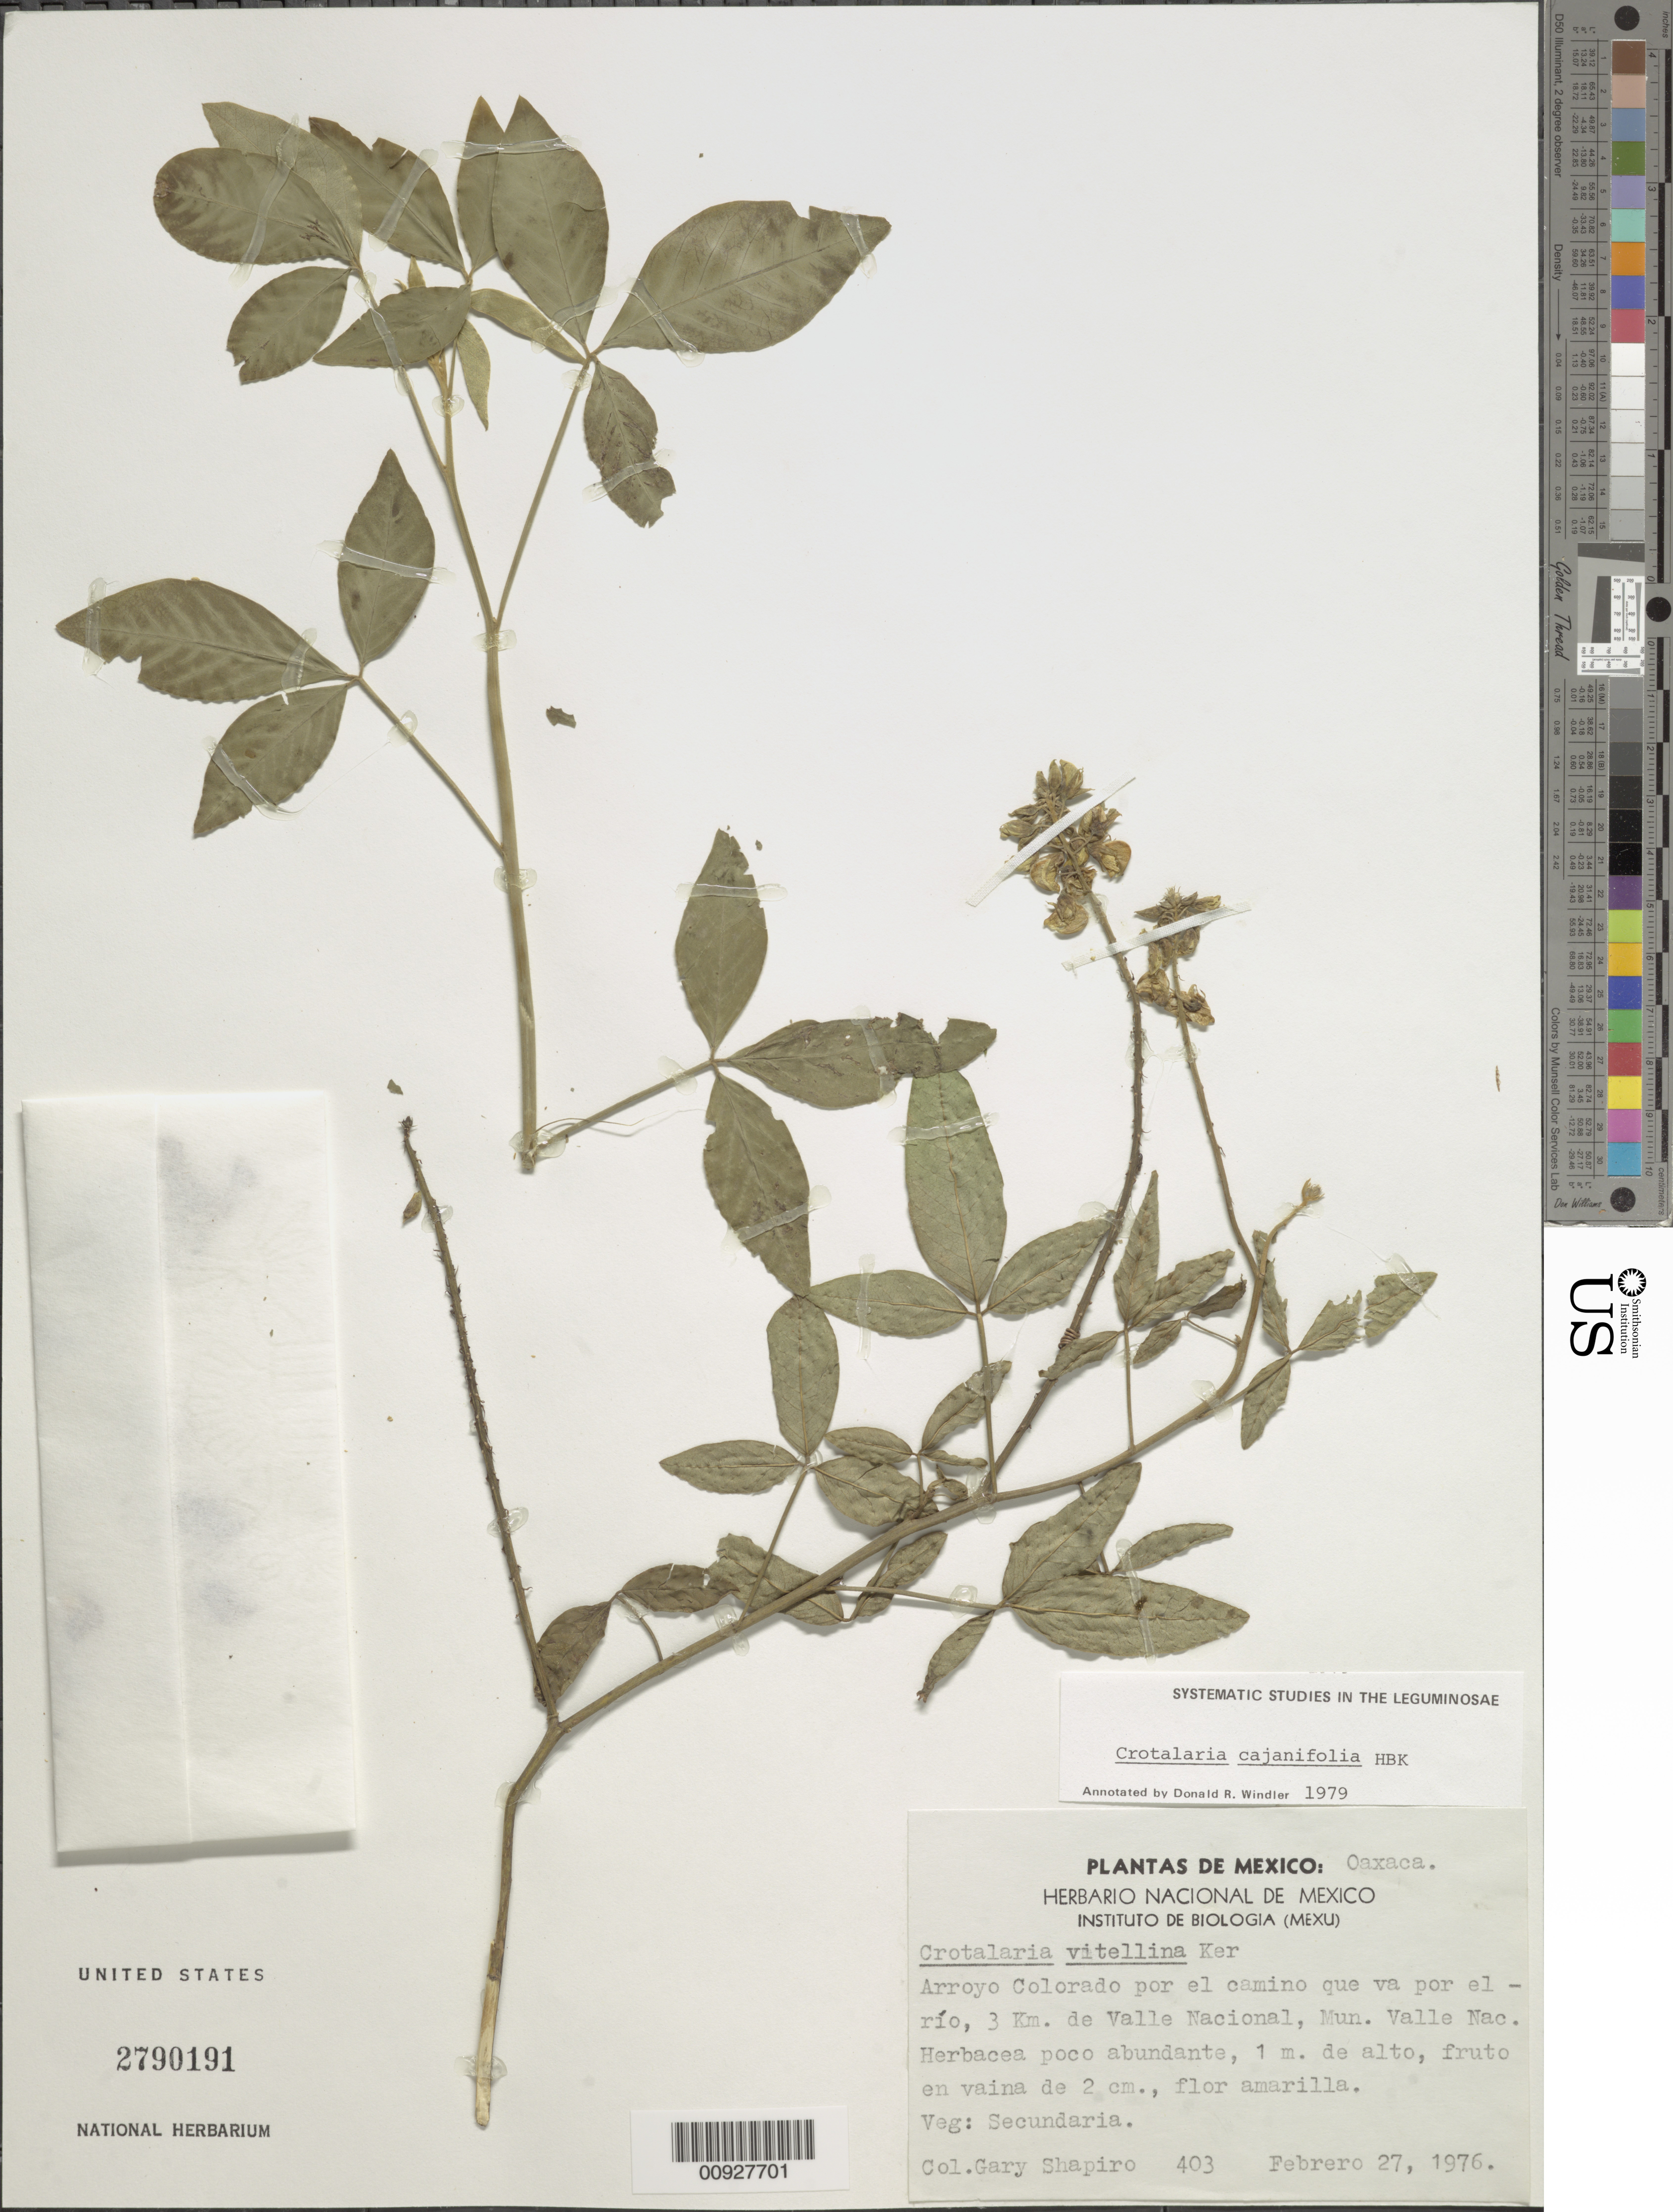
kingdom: Plantae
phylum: Tracheophyta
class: Magnoliopsida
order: Fabales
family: Fabaceae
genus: Crotalaria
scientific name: Crotalaria cajanifolia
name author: Kunth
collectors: G. Shapiro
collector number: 403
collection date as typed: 27 Feb 1976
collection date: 1976-02-27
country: Mexico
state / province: Oaxaca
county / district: Valle Nacional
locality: Arroyo Colorado por el camino que va por el río, 3 km. de Valle Nacional, Mun. Valle Nacional, Oaxaca.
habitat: Veg. secundaria.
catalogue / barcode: US 2790191